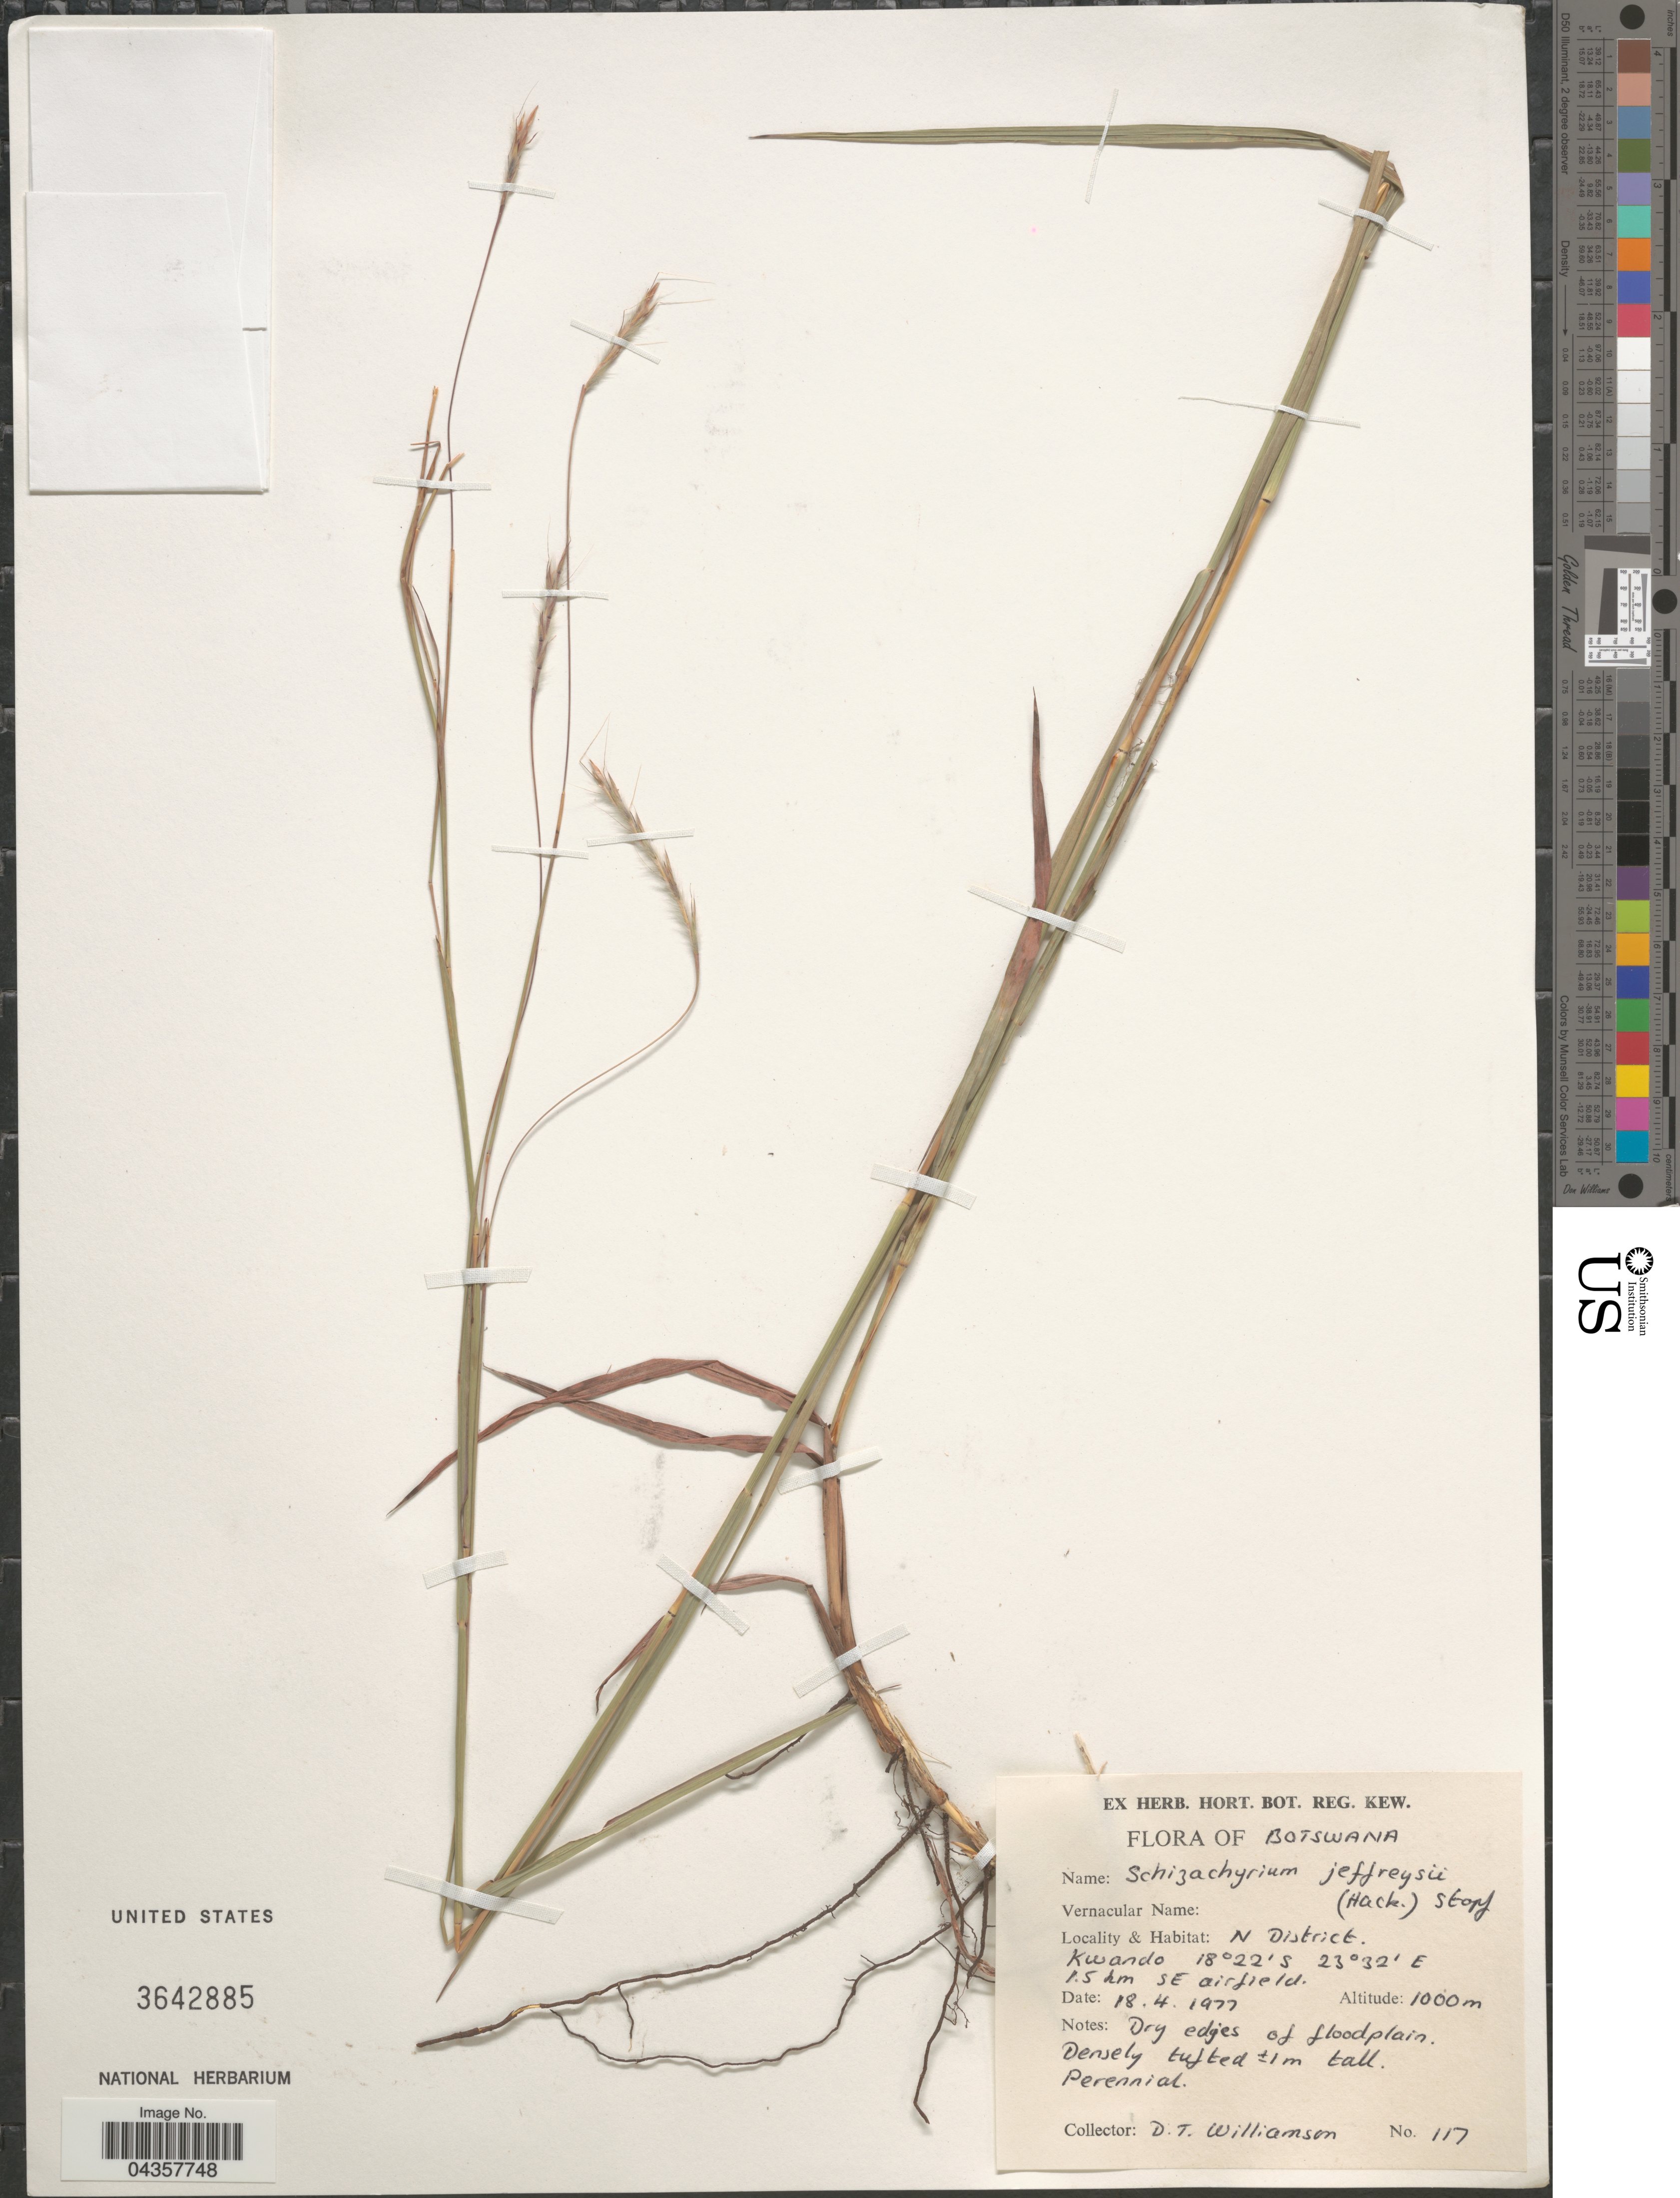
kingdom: Plantae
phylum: Tracheophyta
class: Liliopsida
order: Poales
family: Poaceae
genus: Schizachyrium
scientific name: Schizachyrium jeffreysii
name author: (Hack.) Stapf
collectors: D. Williamson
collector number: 117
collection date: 1977-04-18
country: Botswana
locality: N District. Kwando. 1.5 km SE airfield.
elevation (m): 1000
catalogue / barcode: US 3642885